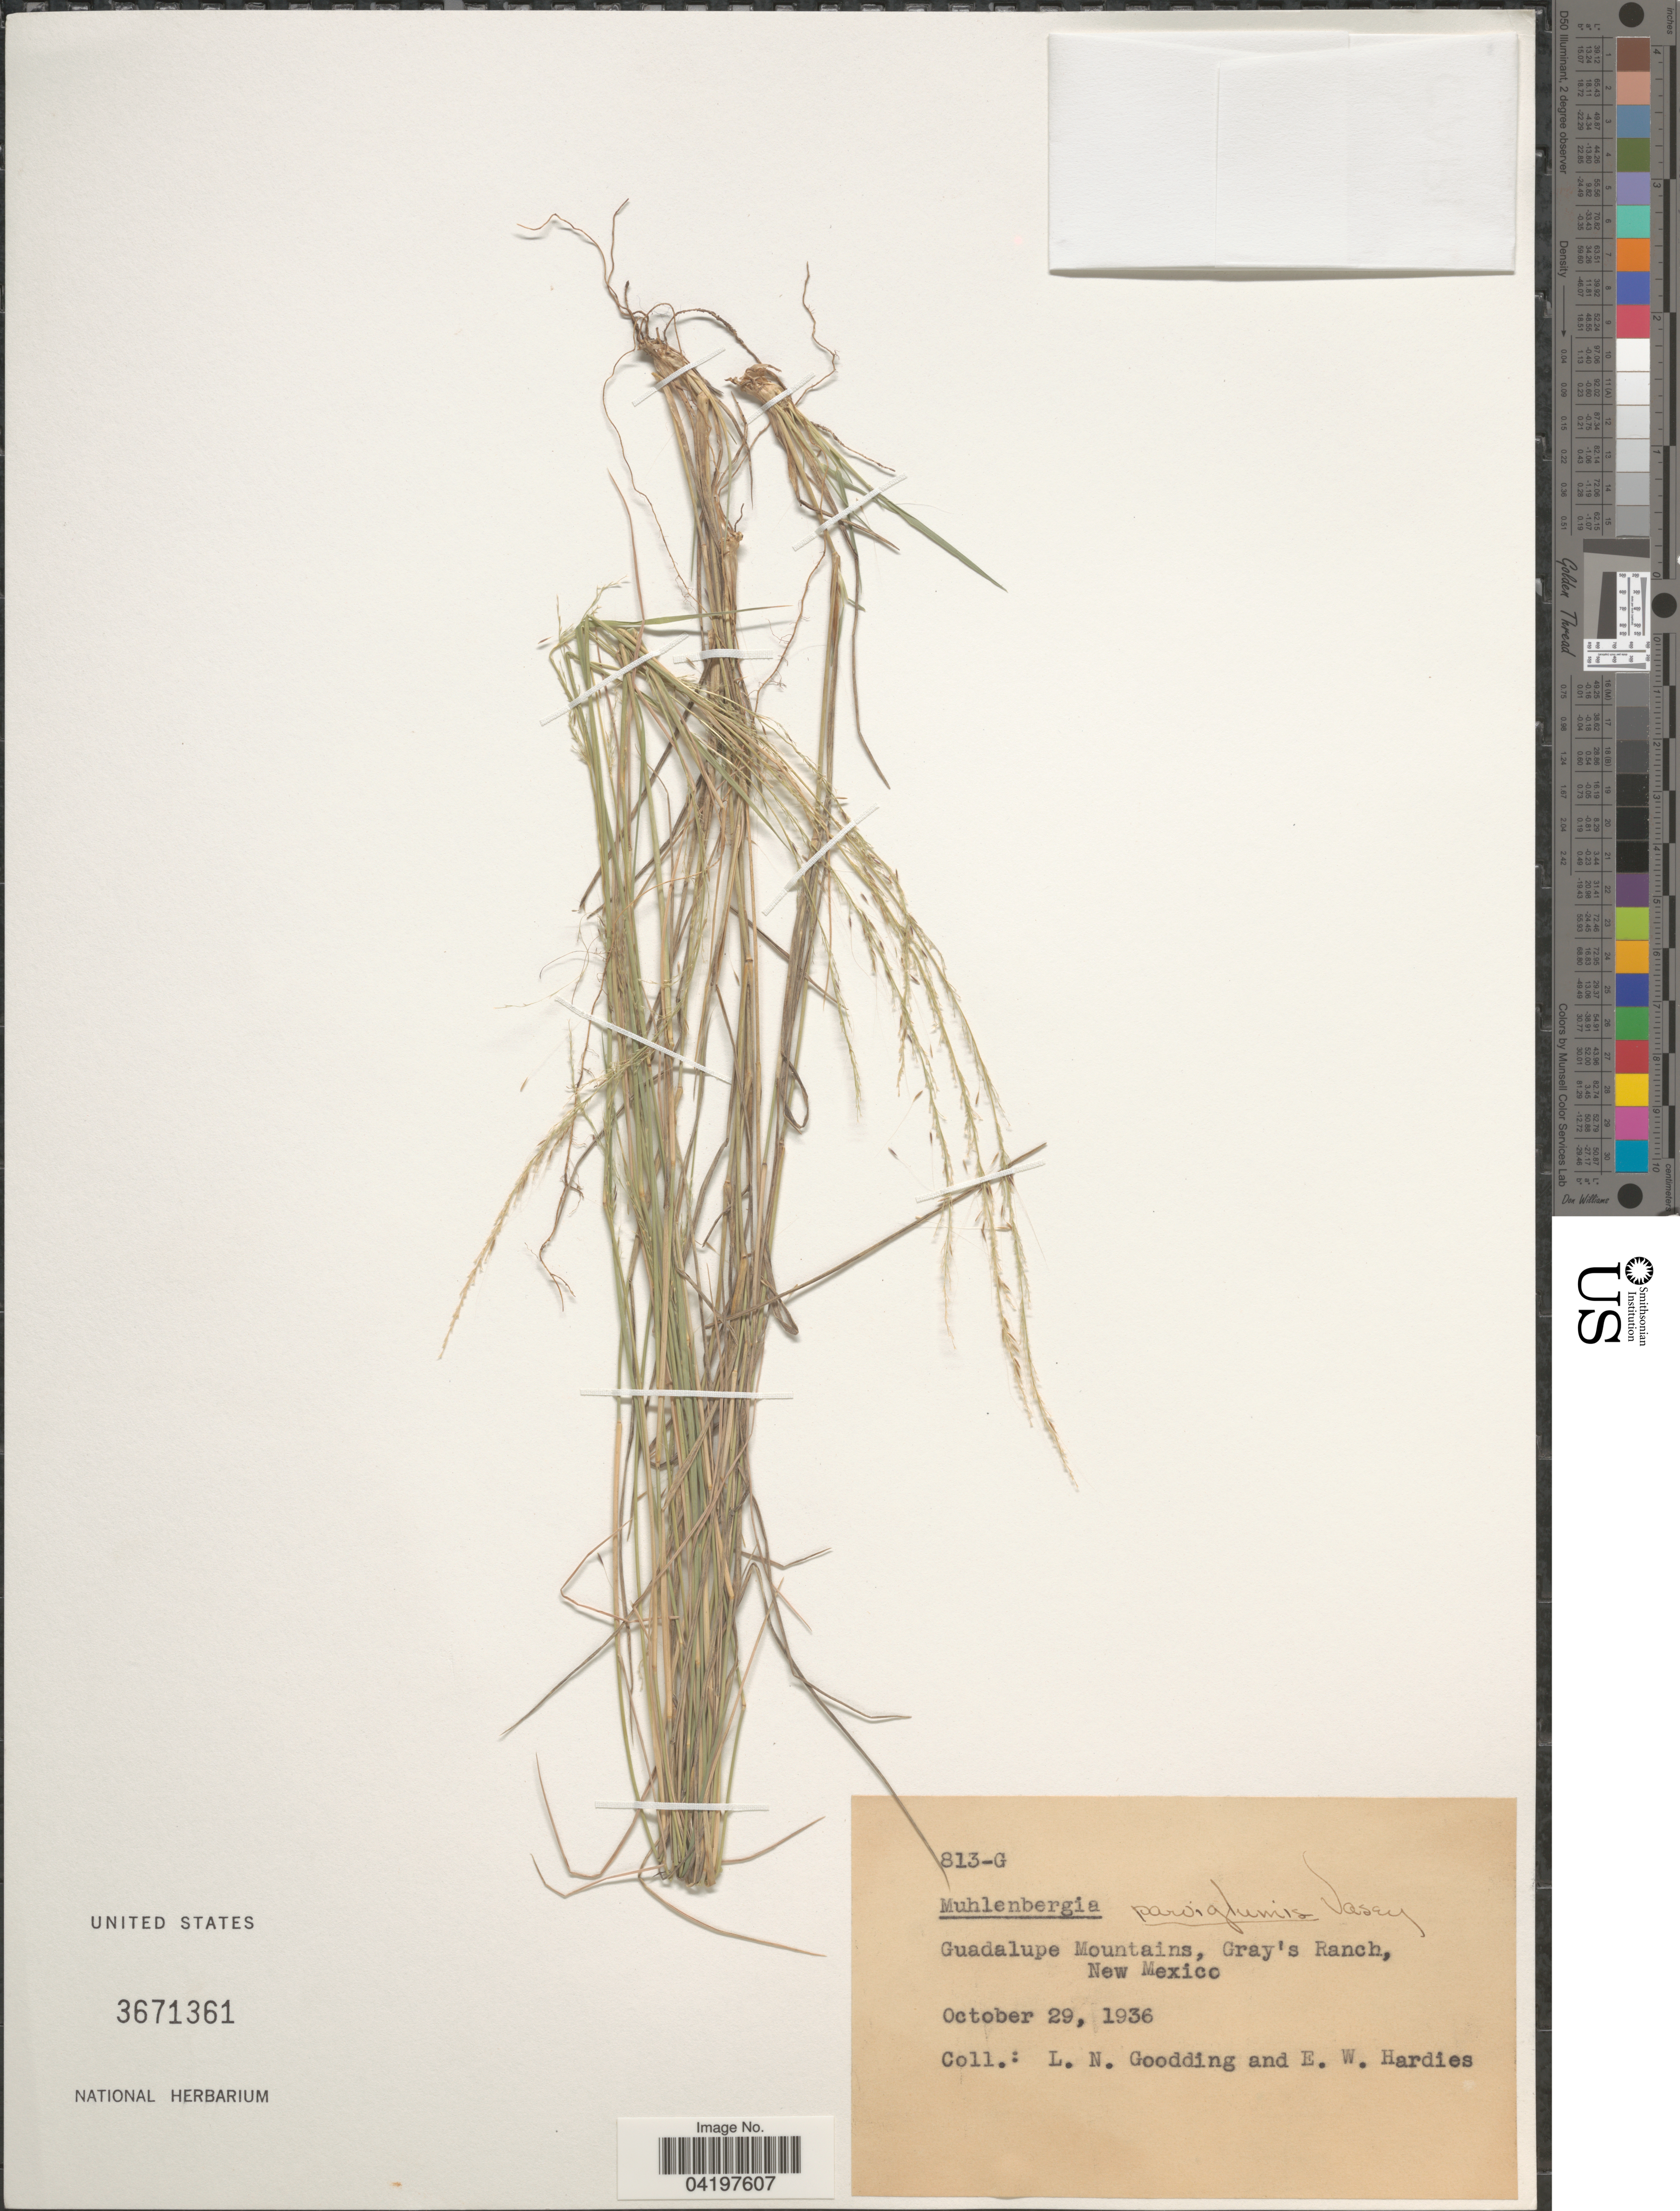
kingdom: Plantae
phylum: Tracheophyta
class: Liliopsida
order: Poales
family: Poaceae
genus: Muhlenbergia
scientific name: Muhlenbergia spiciformis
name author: Trin.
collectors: L. N. Goodding & E. Hardies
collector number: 813-G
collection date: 1936-10-29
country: United States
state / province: New Mexico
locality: Guadalupe Mountains, Gray's Ranch.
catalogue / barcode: US 3671361